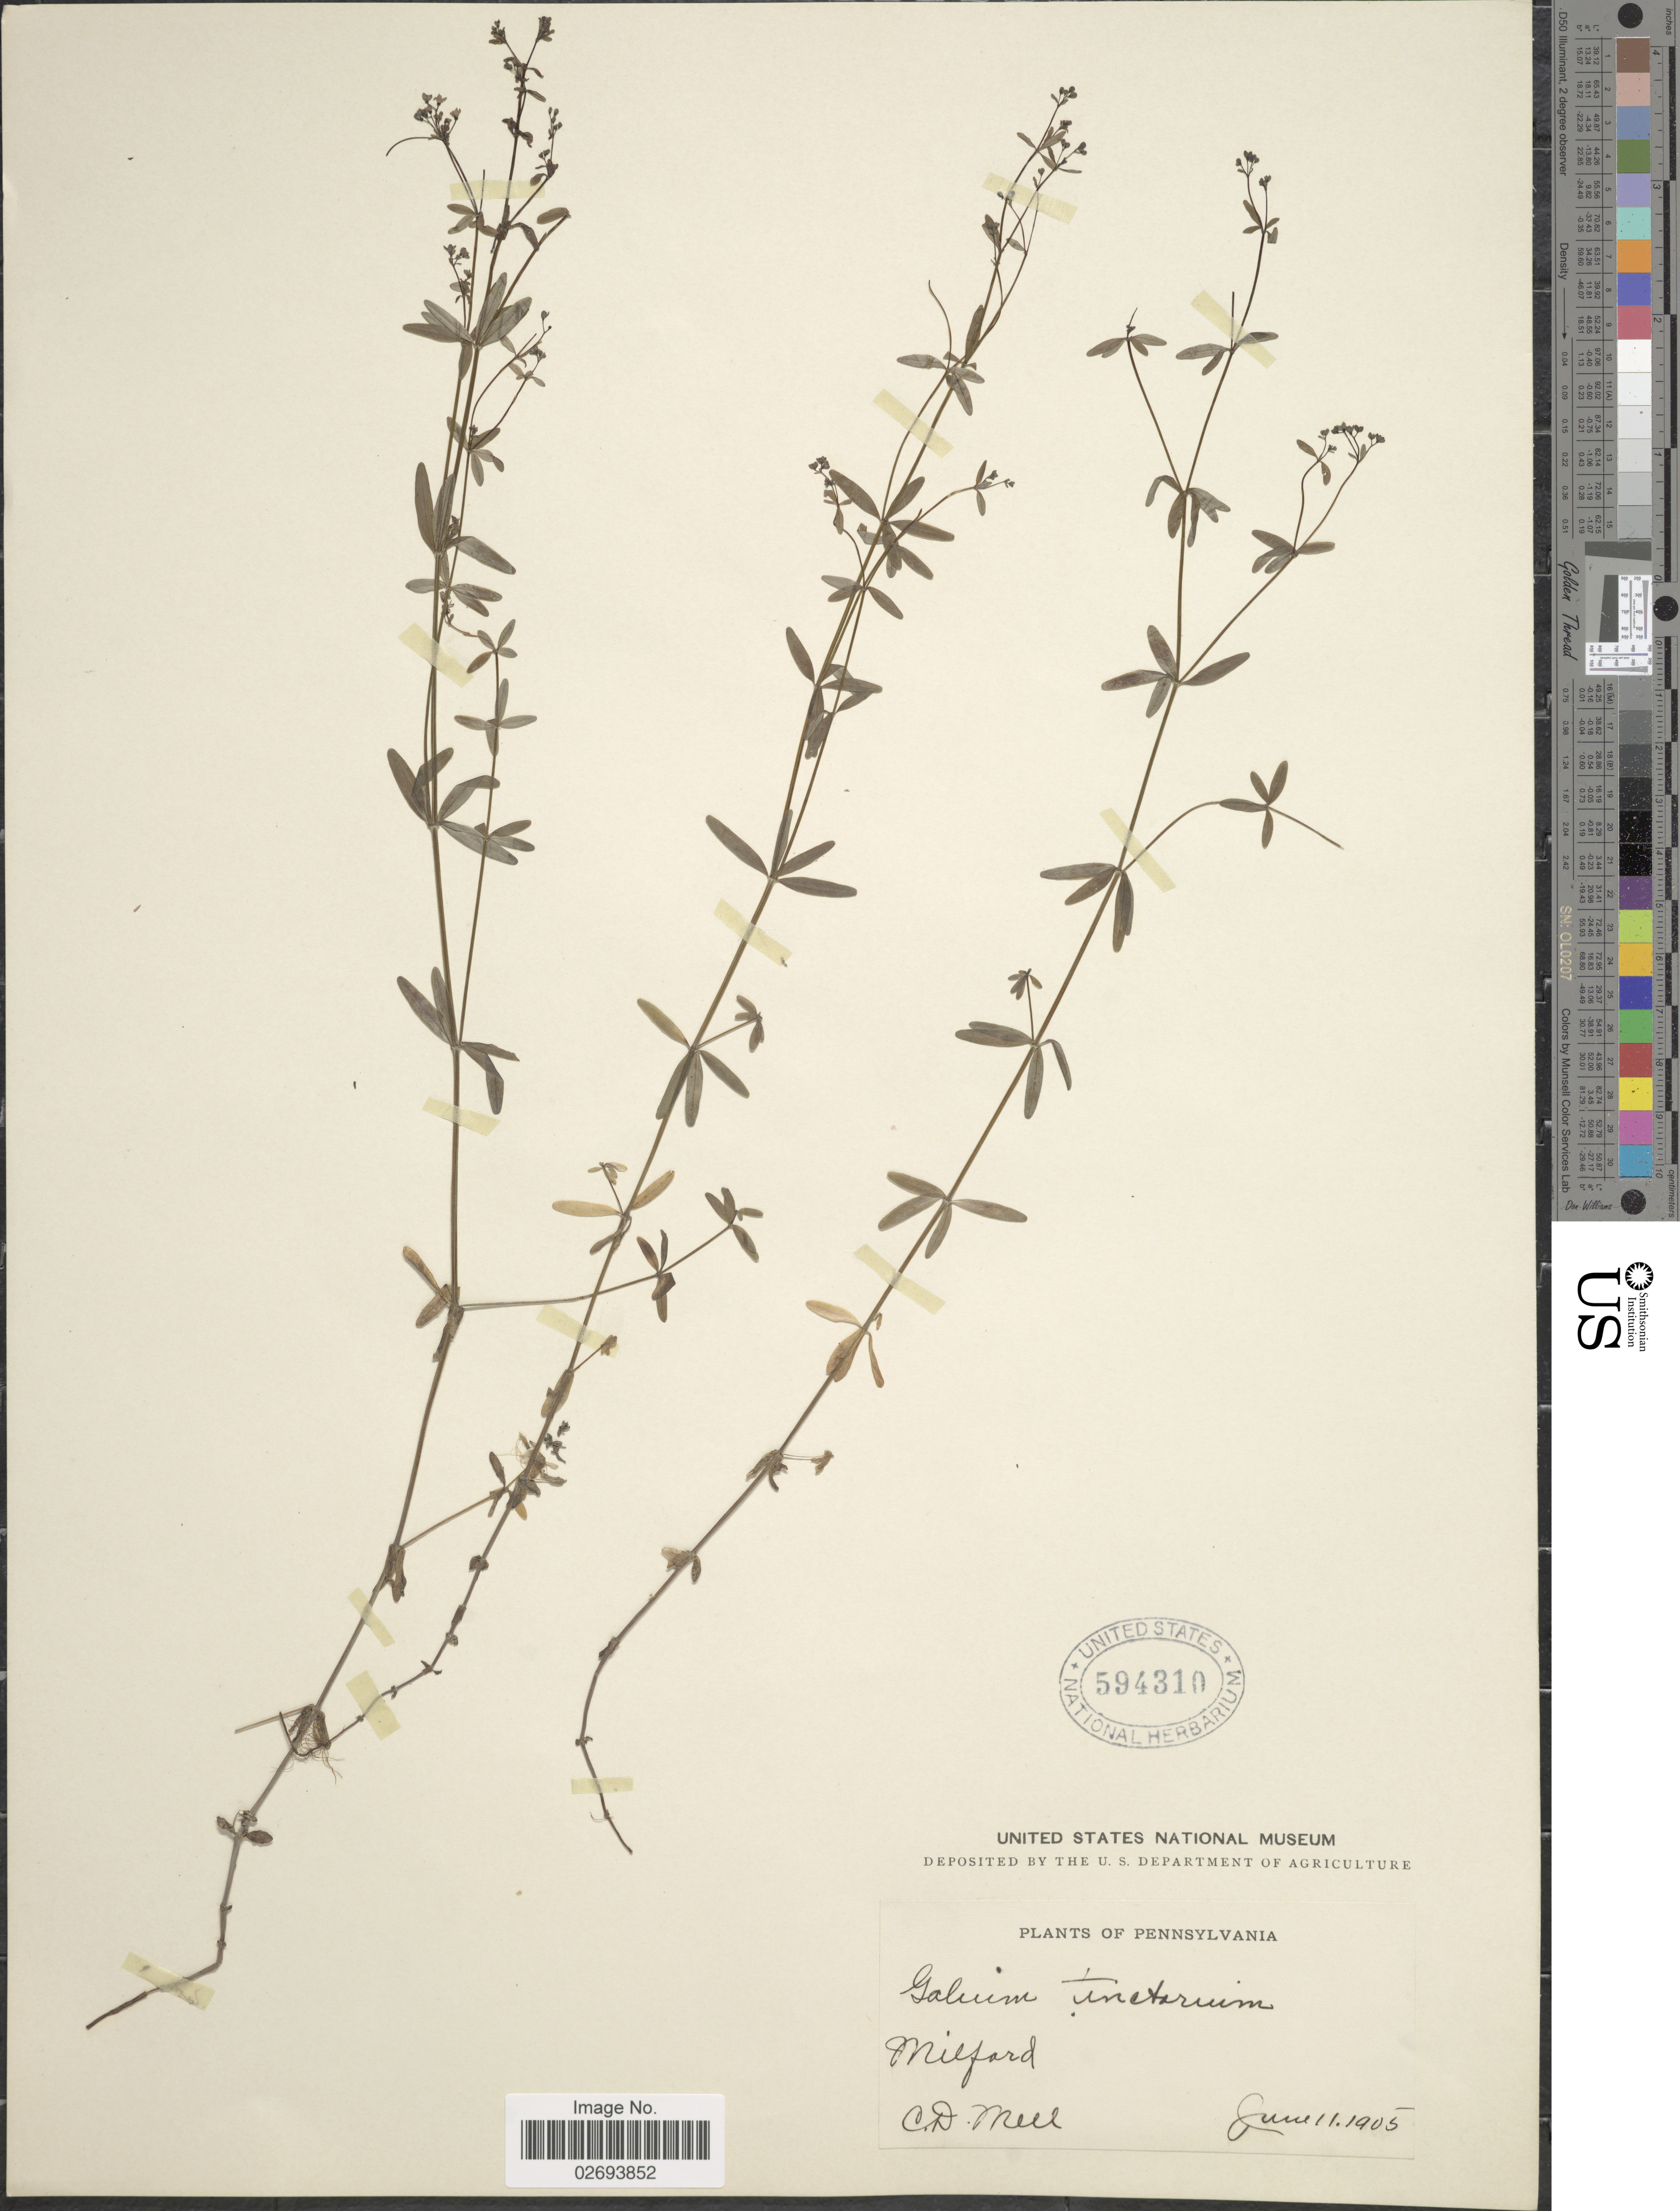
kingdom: Plantae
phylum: Tracheophyta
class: Magnoliopsida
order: Gentianales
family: Rubiaceae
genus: Galium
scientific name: Galium tinctorium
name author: (L.) Scop.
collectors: C. D. Mell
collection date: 1905-06-11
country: United States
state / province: Pennsylvania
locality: Milford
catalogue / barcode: US 594310